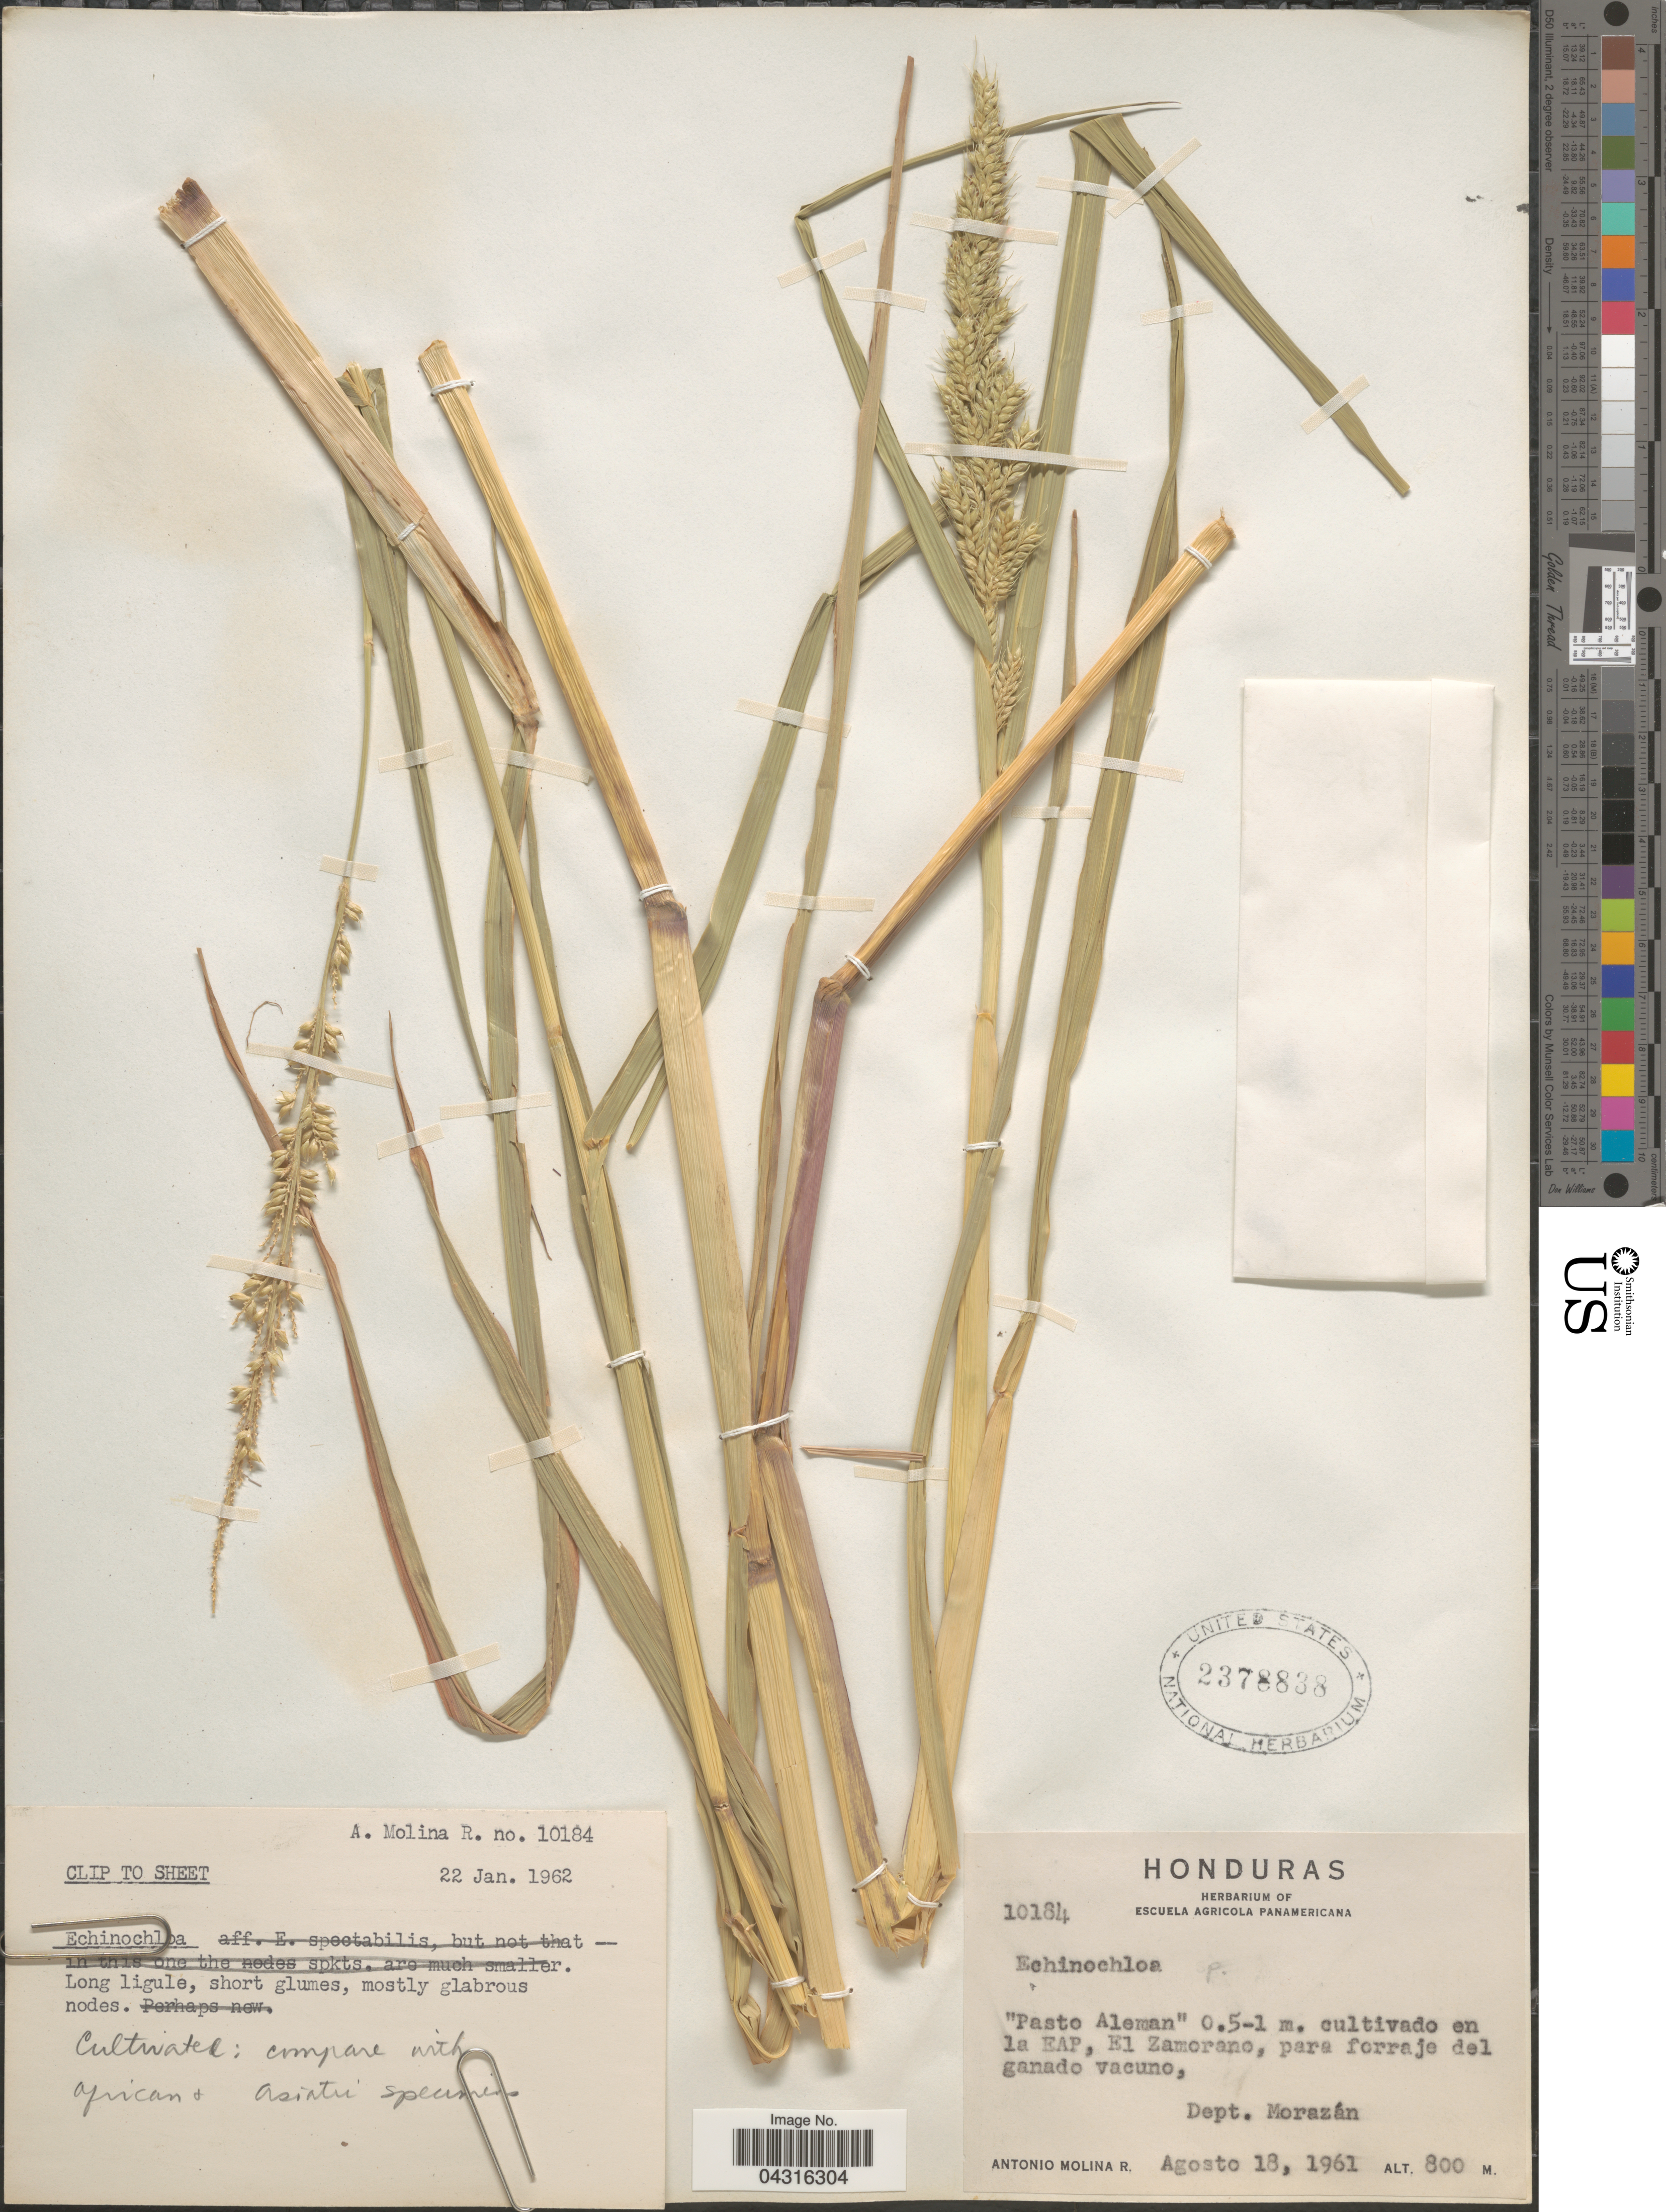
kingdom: Plantae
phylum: Tracheophyta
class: Liliopsida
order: Poales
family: Poaceae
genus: Echinochloa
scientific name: Echinochloa sp.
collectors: A. Molina R.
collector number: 10184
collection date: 1961-08-18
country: Honduras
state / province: Fco. Morazán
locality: Cultivado en la EAP, El Zamorano, para forraje del ganado vacuno, Dept. Morazán.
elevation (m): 800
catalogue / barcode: US 2378838